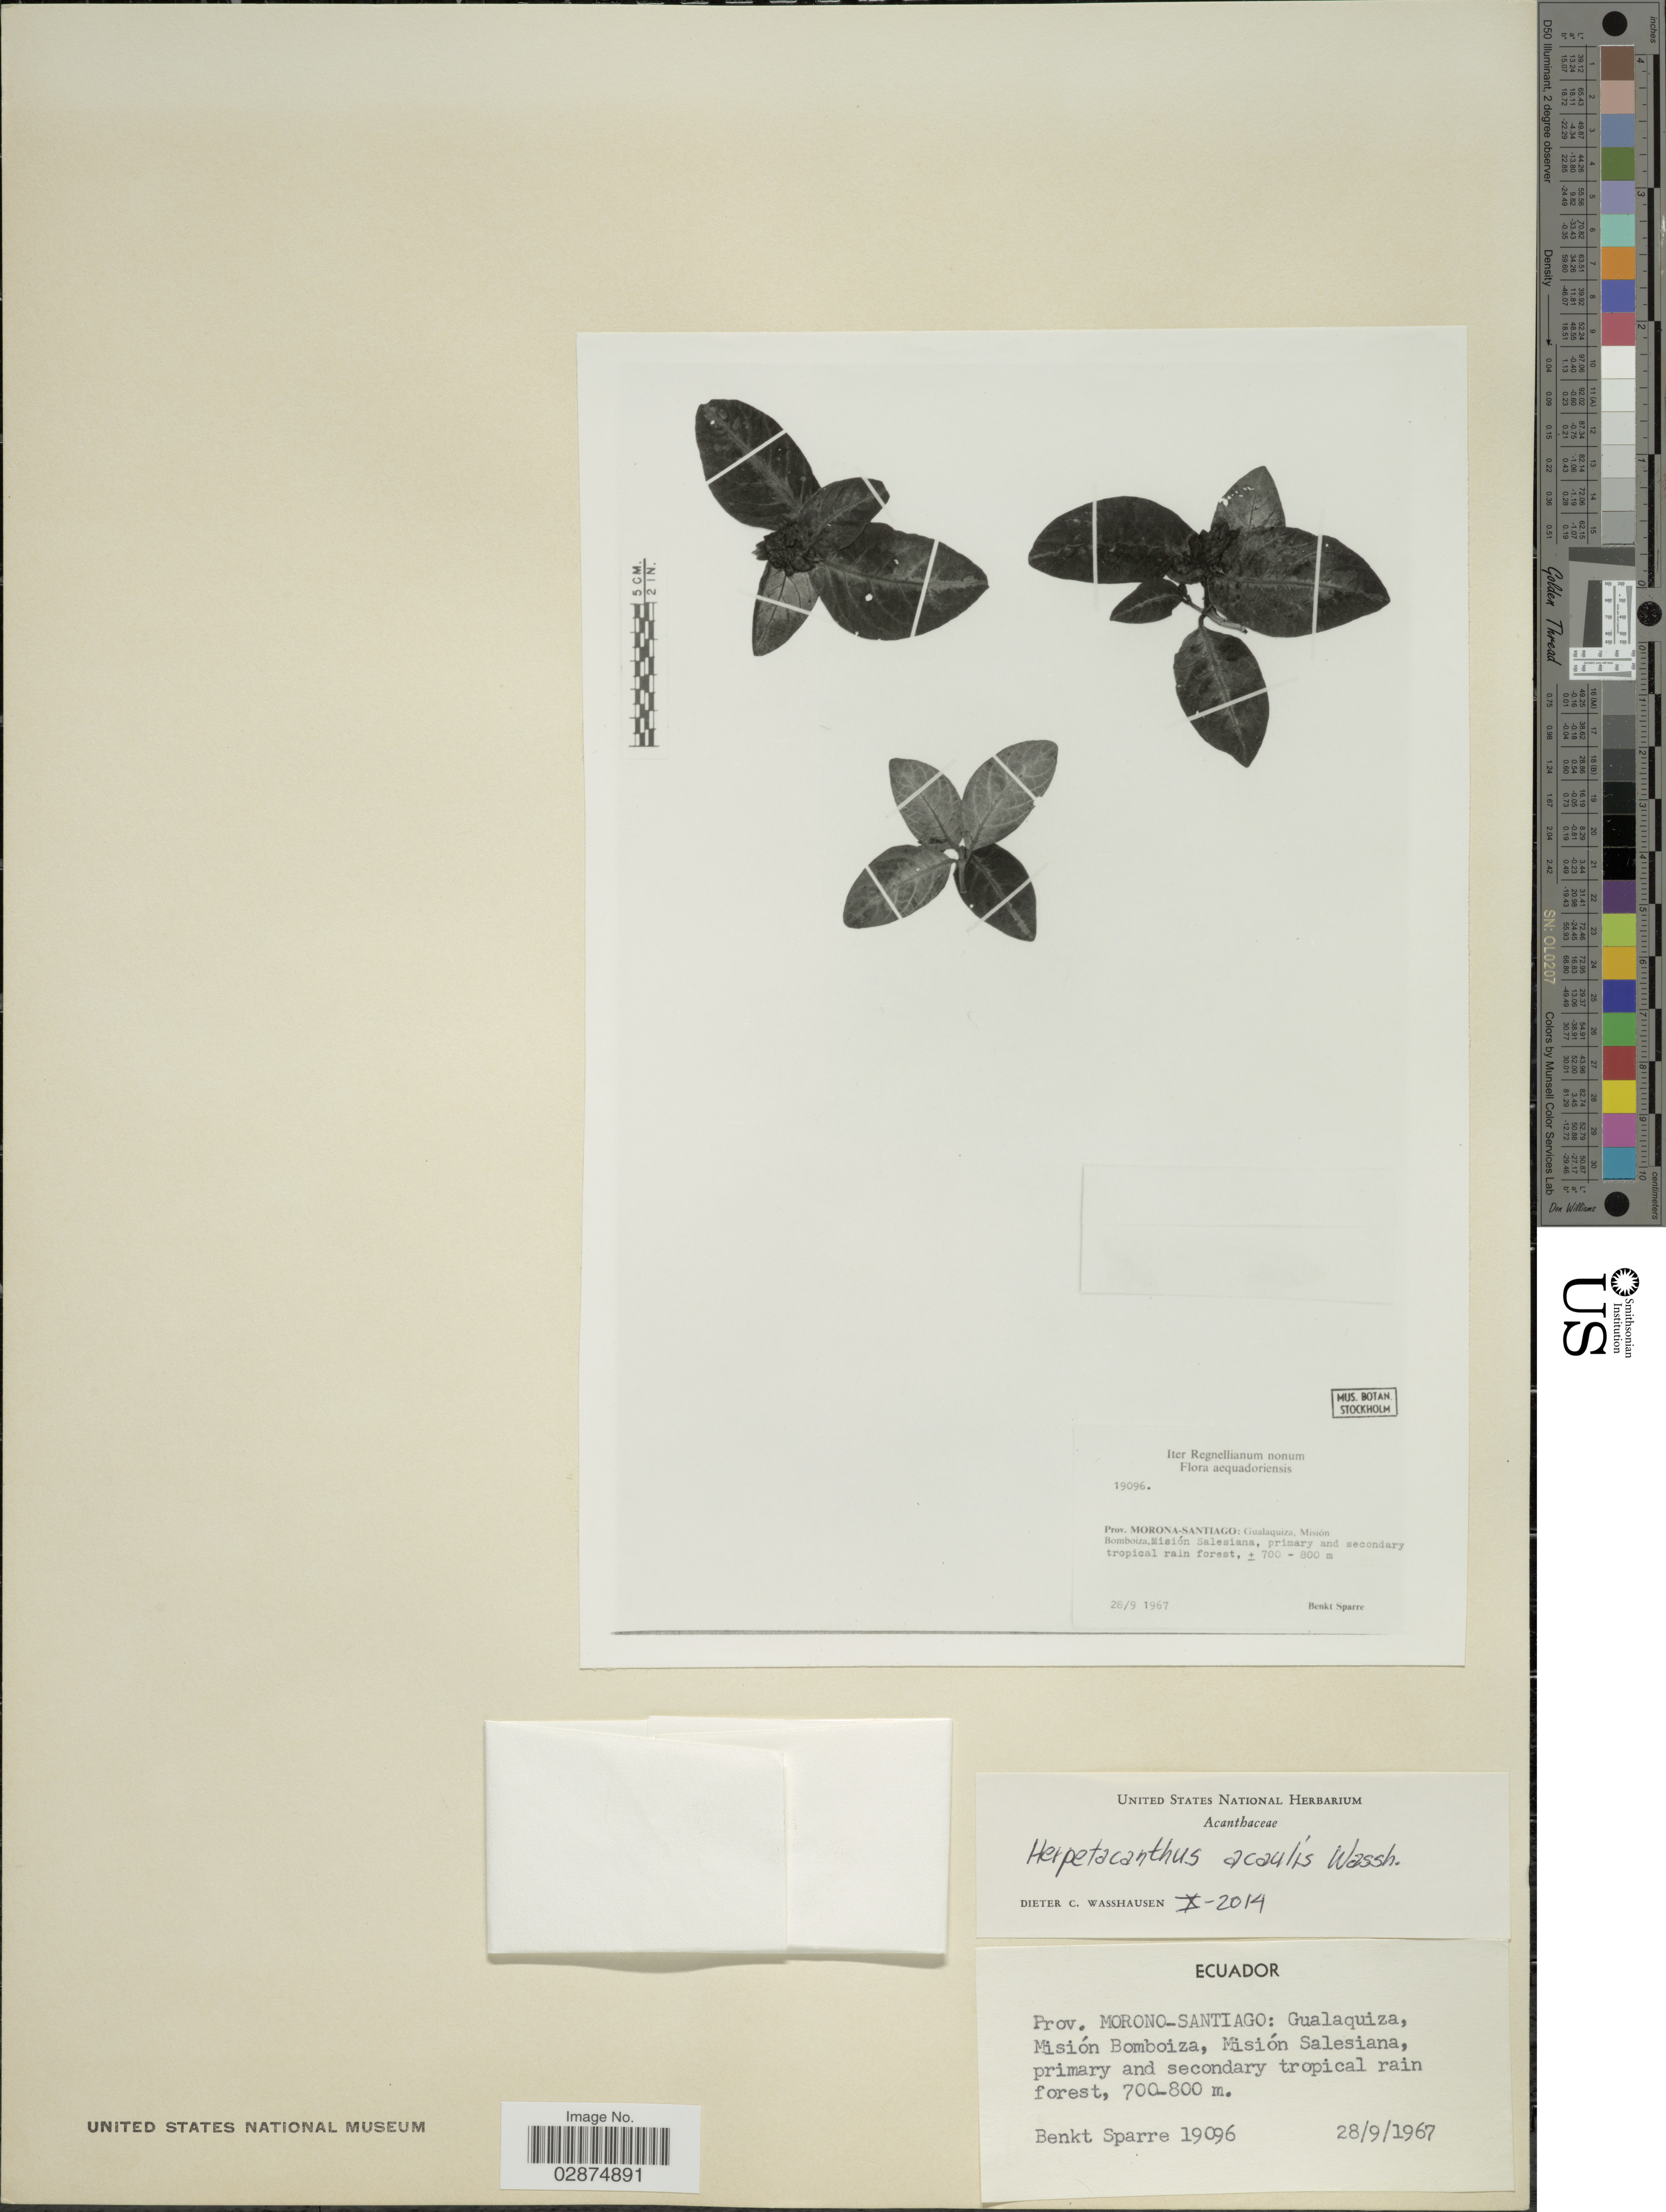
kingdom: Plantae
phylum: Tracheophyta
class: Magnoliopsida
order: Lamiales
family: Acanthaceae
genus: Herpetacanthus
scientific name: Herpetacanthus acaulis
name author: Wassh.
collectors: B. Sparre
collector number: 19096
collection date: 1967-09-28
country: Ecuador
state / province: Morona-Santiago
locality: Prov. Morono-Santiago: Gualaquiza, Misión Bomboiza, Misión Salesiana.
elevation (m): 700